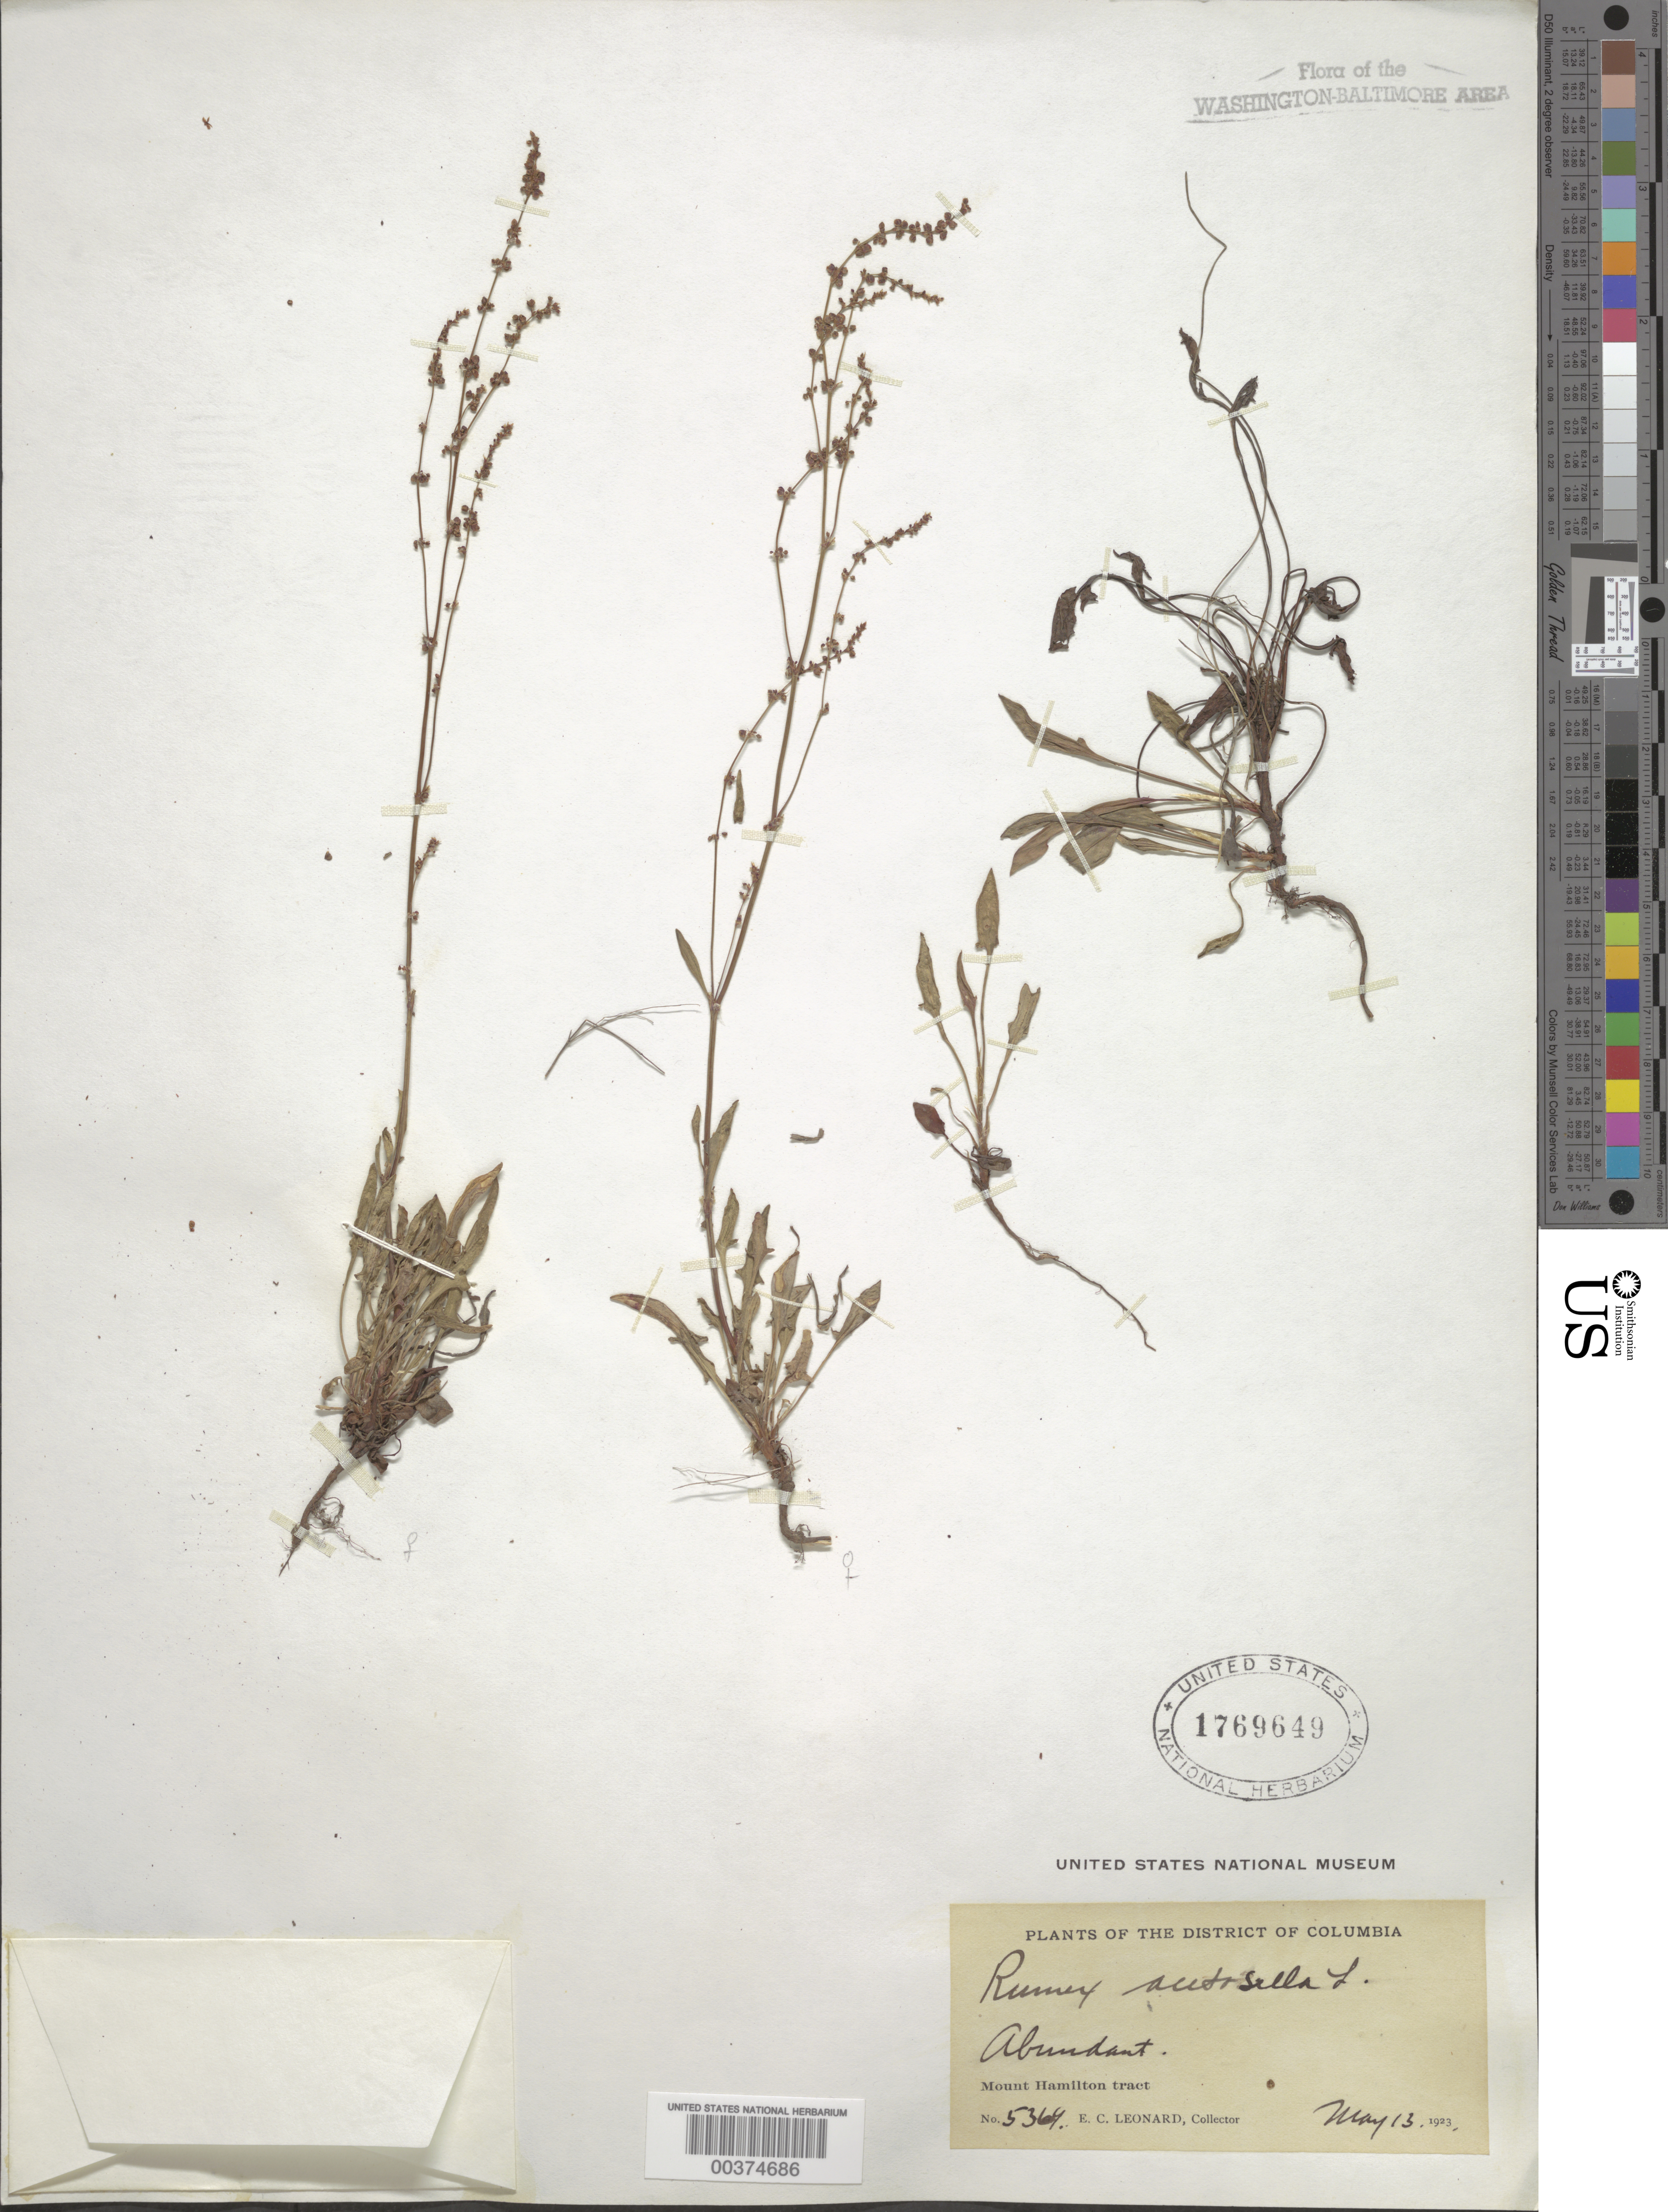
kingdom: Plantae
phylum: Tracheophyta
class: Magnoliopsida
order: Caryophyllales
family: Polygonaceae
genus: Rumex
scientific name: Rumex acetosella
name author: L.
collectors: E. C. Leonard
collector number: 5364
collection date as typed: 13 May 1923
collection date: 1923-05-13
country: United States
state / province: District of Columbia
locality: Mount Hamilton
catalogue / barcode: US 1769649